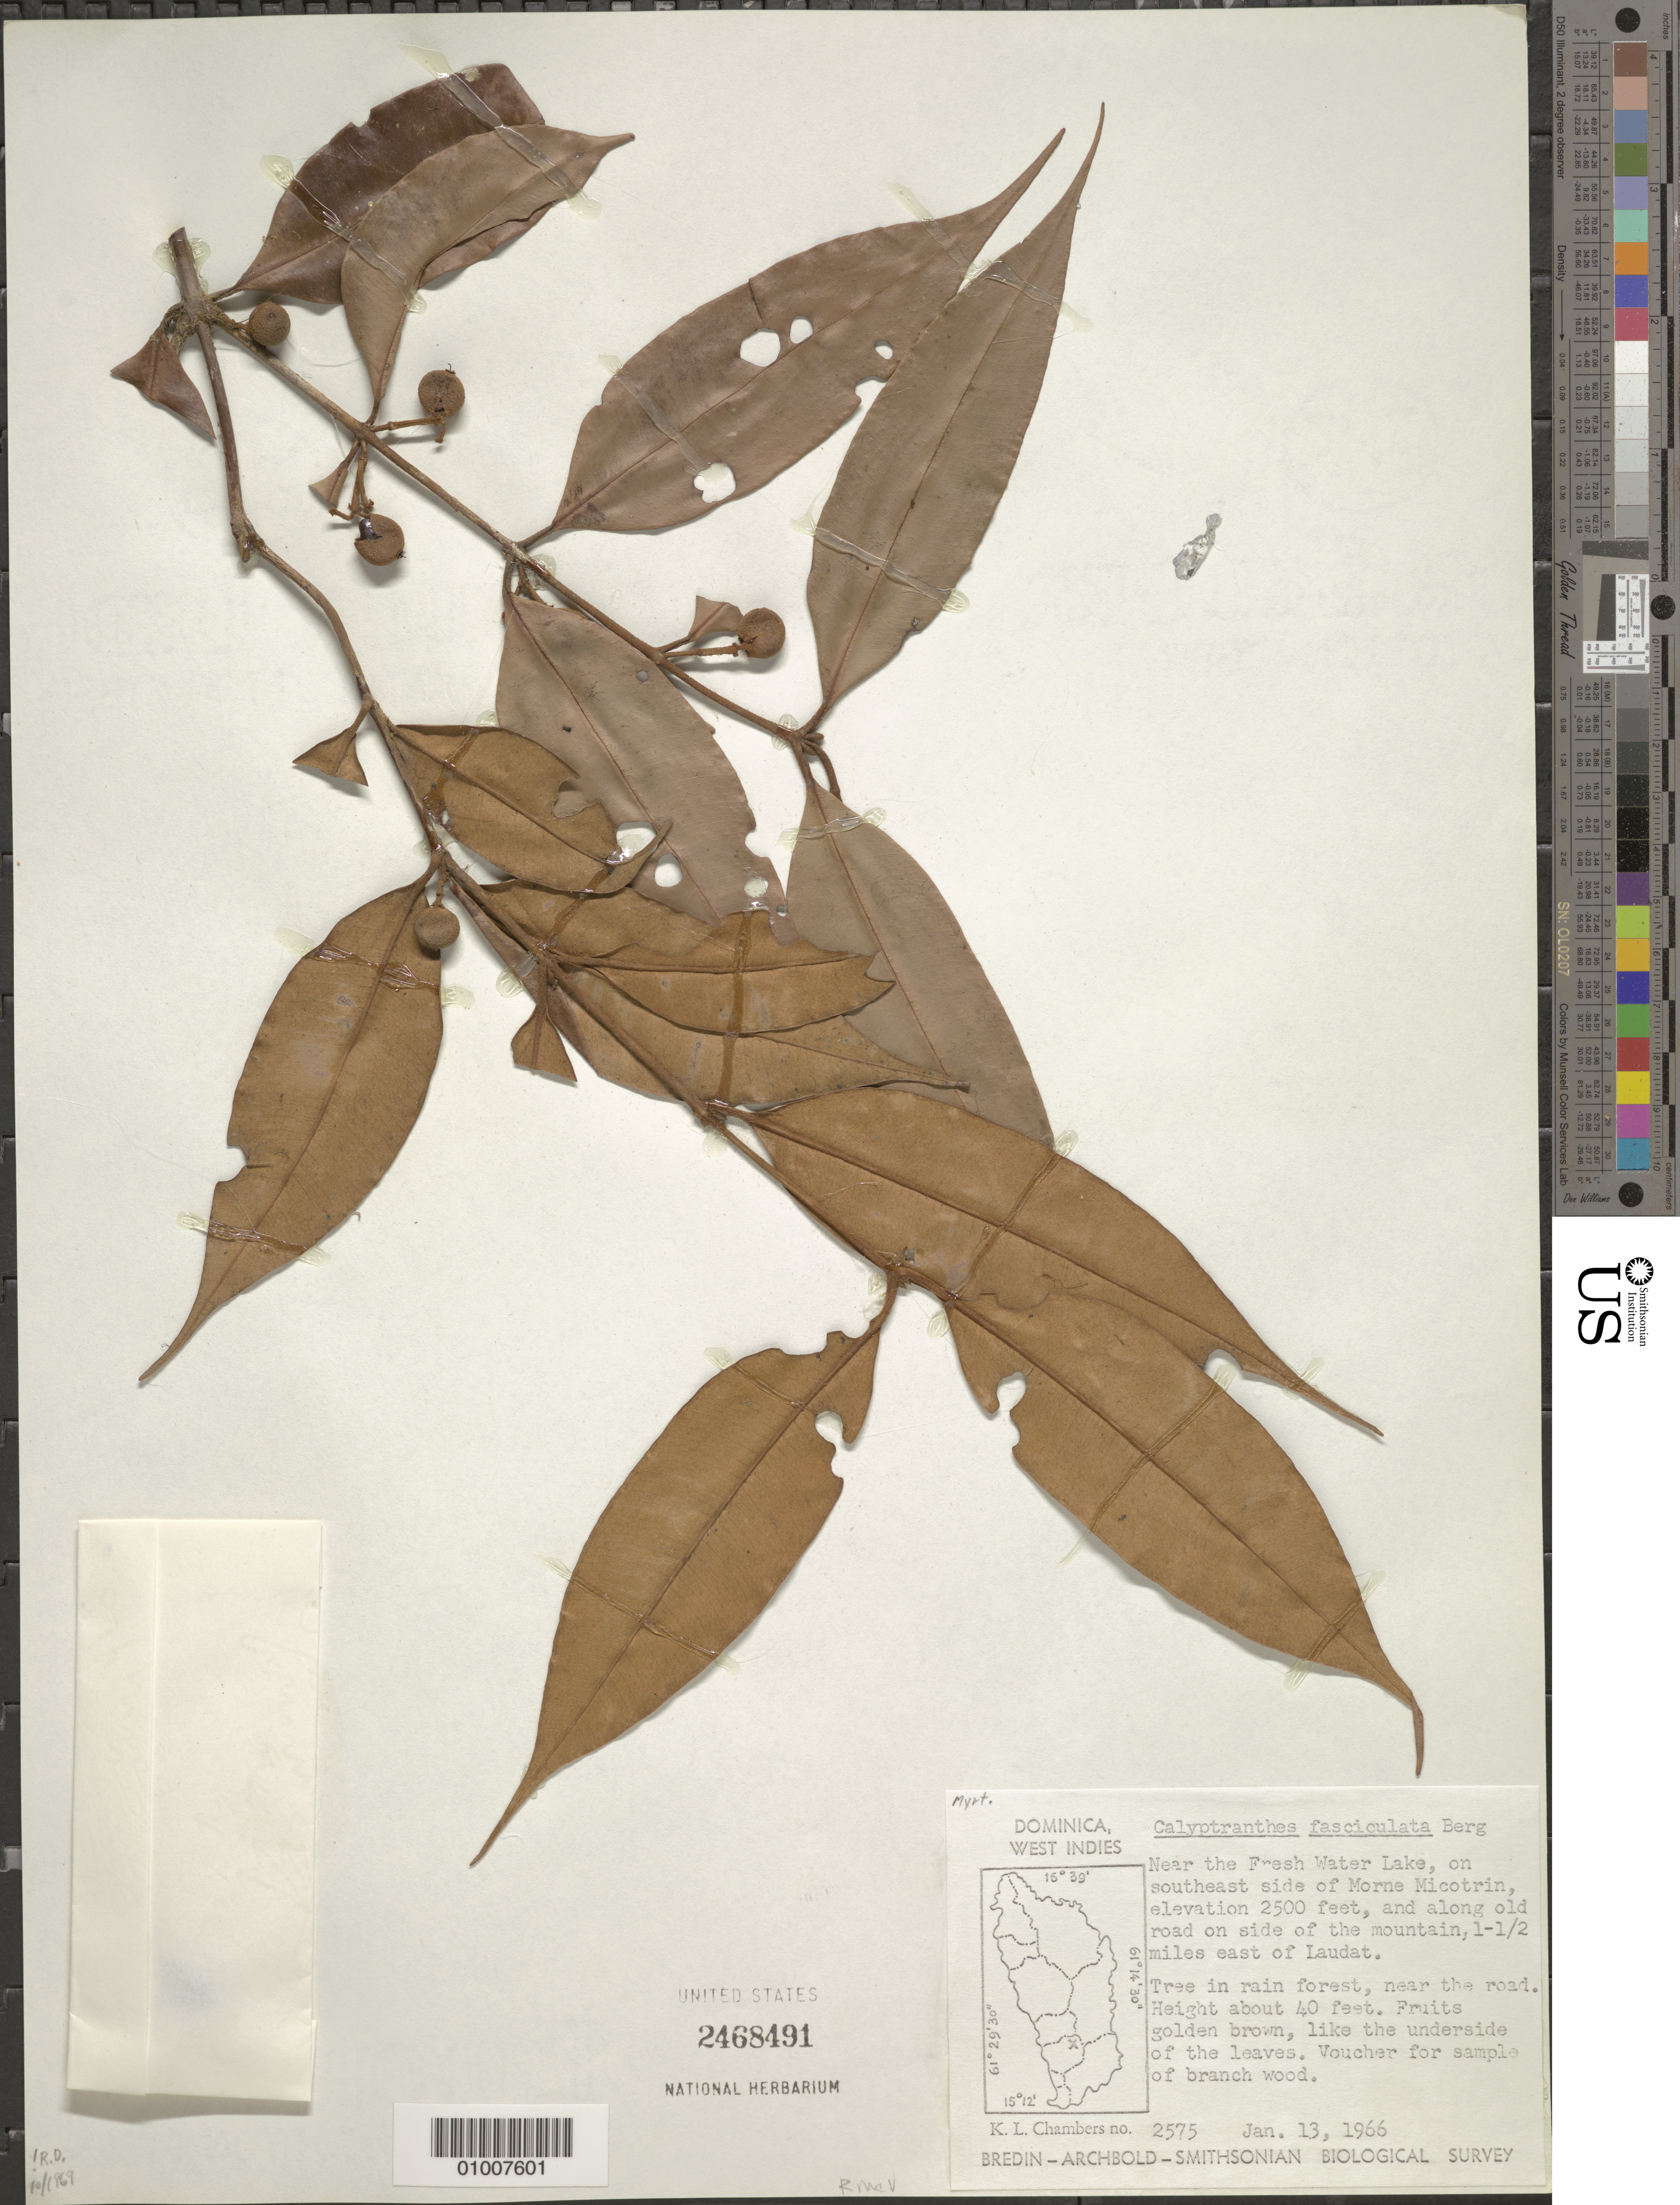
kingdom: Plantae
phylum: Tracheophyta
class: Magnoliopsida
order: Myrtales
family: Myrtaceae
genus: Myrcia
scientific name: Myrcia fasciculata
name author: (O. Berg) K. Campbell & K. Samra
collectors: K. L. Chambers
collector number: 2575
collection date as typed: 13 Jan 1966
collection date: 1966-01-13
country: Dominica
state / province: St. George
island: Dominica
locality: Near Freshwater Lake, on southeast side of Morne Micotrin, and along old road on side of the mountain, 1.5 miles east of Laudat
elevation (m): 762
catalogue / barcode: US 2468491